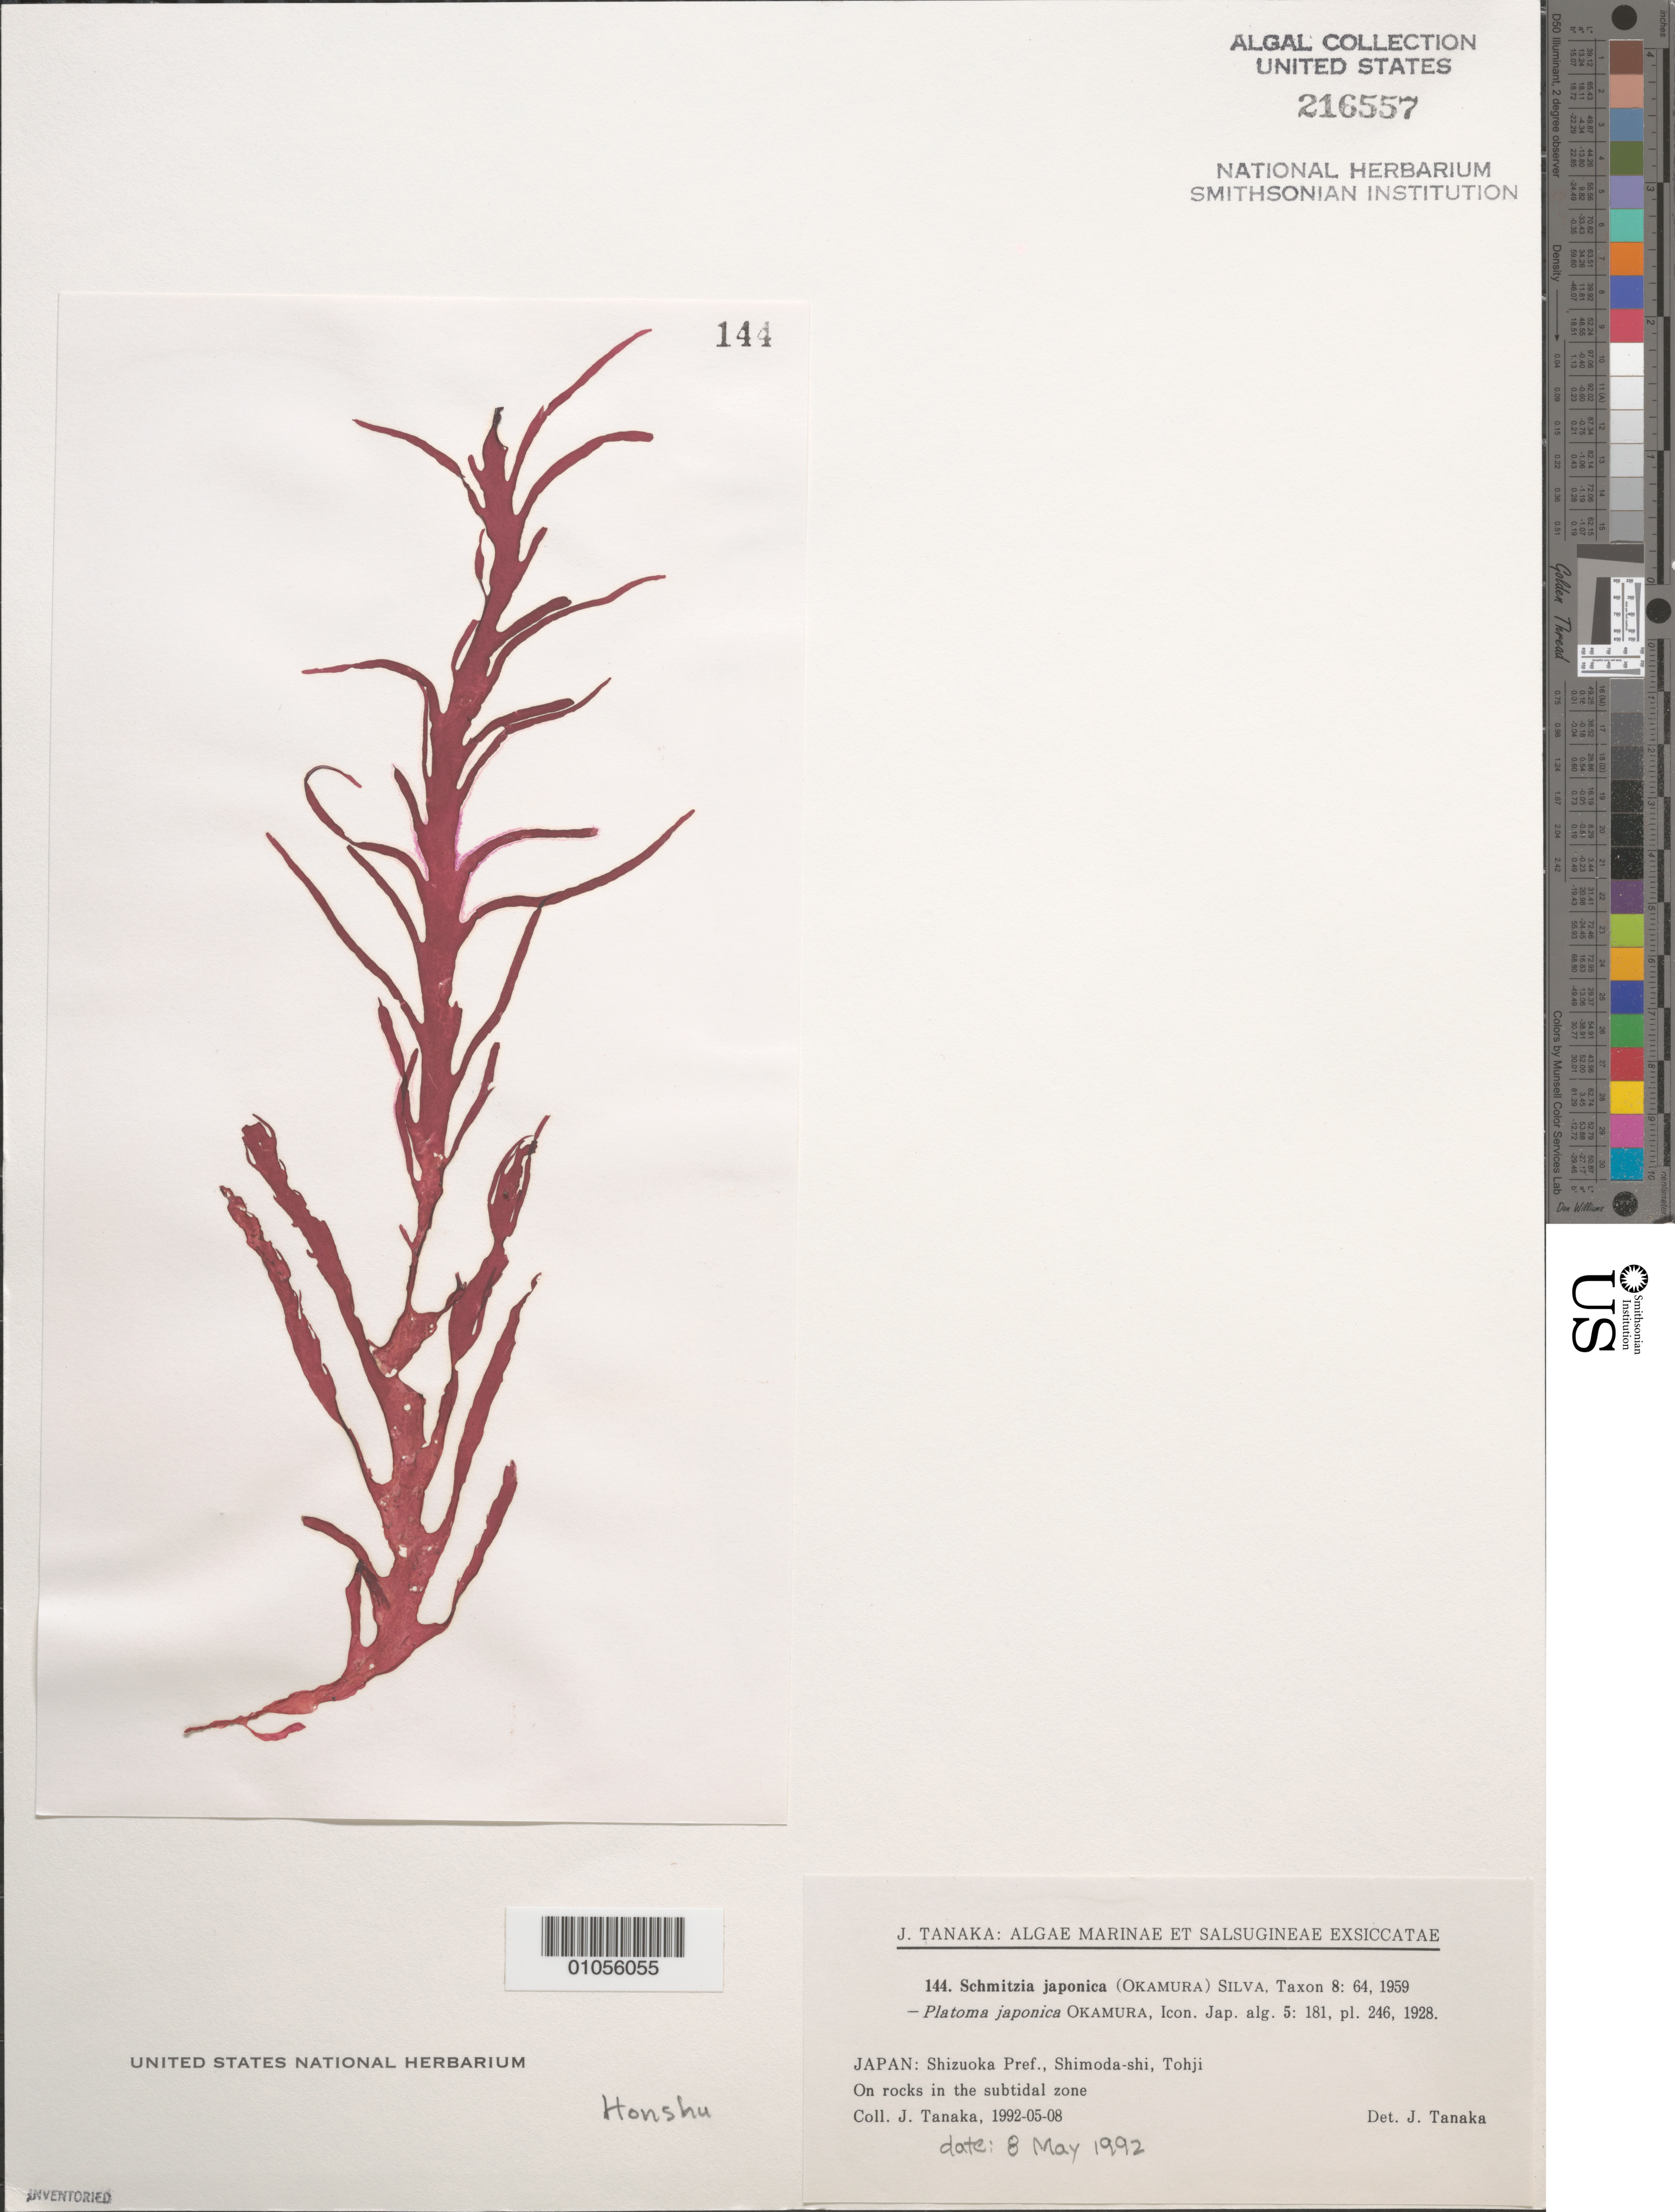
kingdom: Plantae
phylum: Rhodophyta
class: Florideophyceae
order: Gigartinales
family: Calosiphoniaceae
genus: Schmitzia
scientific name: Schmitzia japonica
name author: (Okamura) P.C. Silva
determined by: Tanaka, J.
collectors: J. Tanaka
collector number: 144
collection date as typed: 08 May 1992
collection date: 1992-05-08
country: Japan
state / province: Sizuoka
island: Honshu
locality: Shimoda-shi, Tohji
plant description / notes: Tanaka, J., Algae Marinae et Salsugineae Exsiccatae, Fasc. VI (nos. 126-150), 1993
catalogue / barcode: US 216557